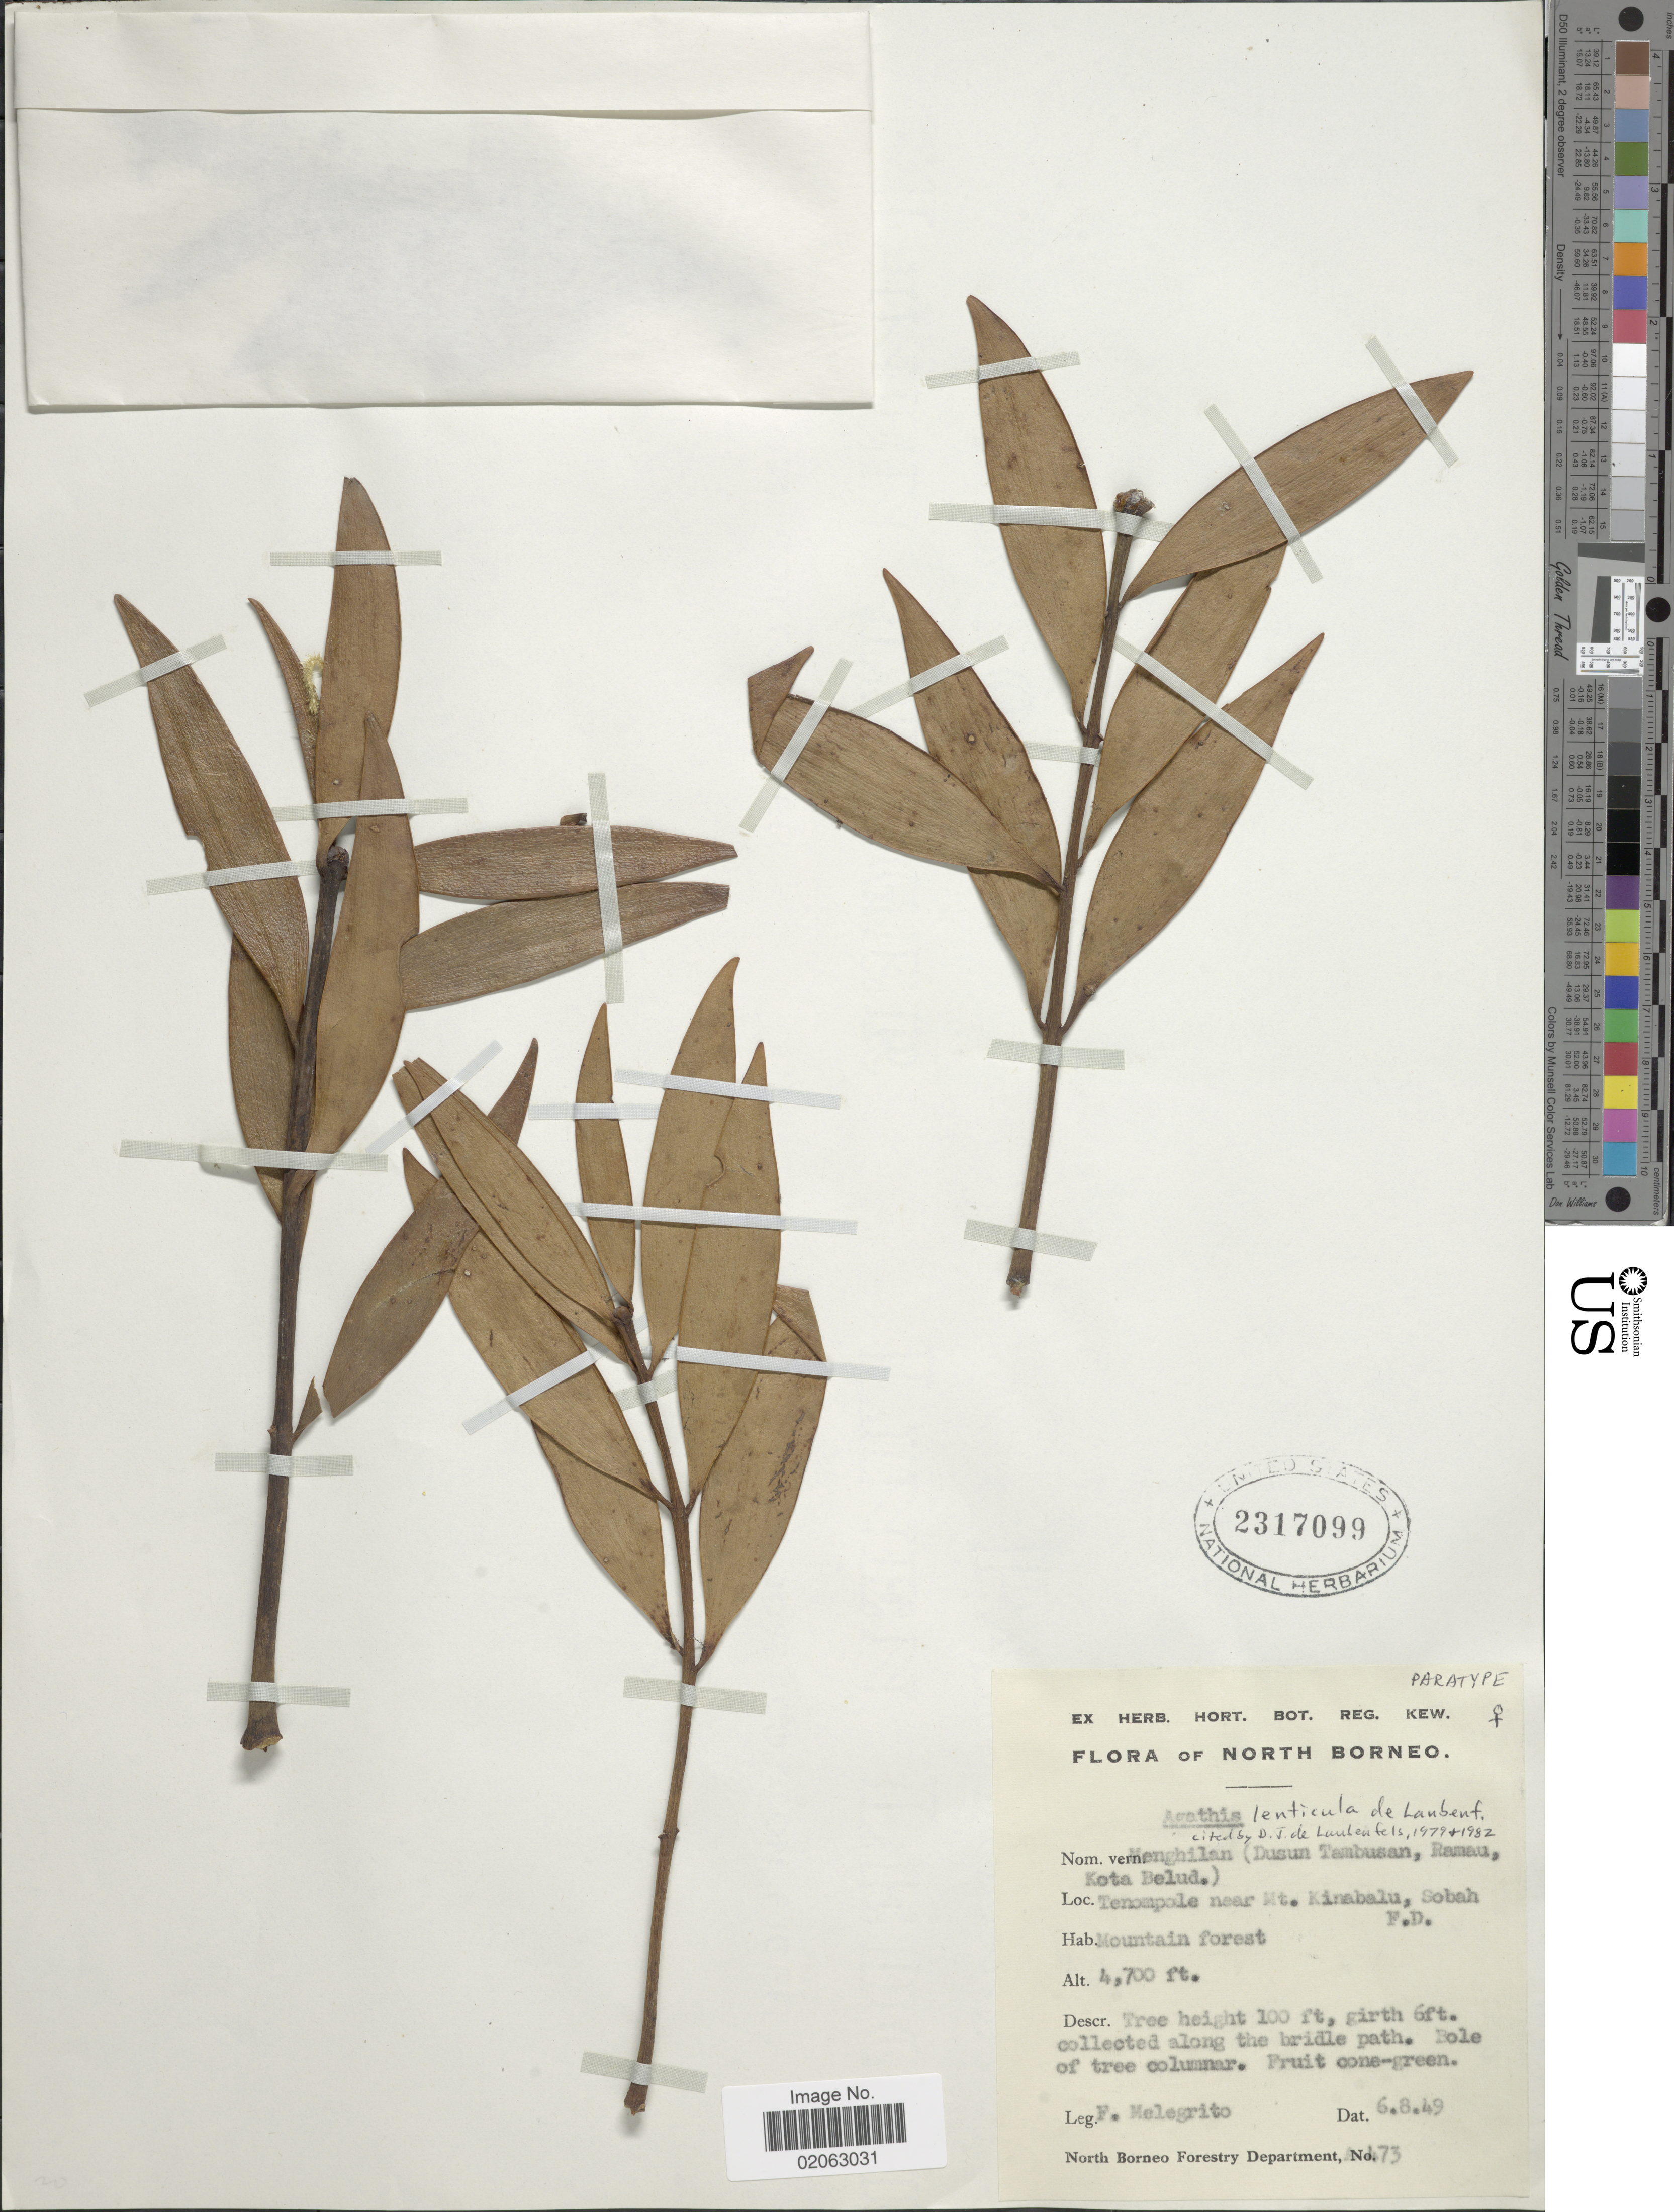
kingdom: Plantae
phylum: Tracheophyta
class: Pinopsida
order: Pinales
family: Araucariaceae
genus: Agathis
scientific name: Agathis lenticula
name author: de Laub.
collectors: F. Melegrito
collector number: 473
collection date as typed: Transcribed d/m/y: 6/8/49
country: Malaysia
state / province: Sabah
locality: North Borneo, Tenompole near Mt. Kinabalu, F. D. , Mountain forest.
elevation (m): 1433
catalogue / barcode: US 2317099